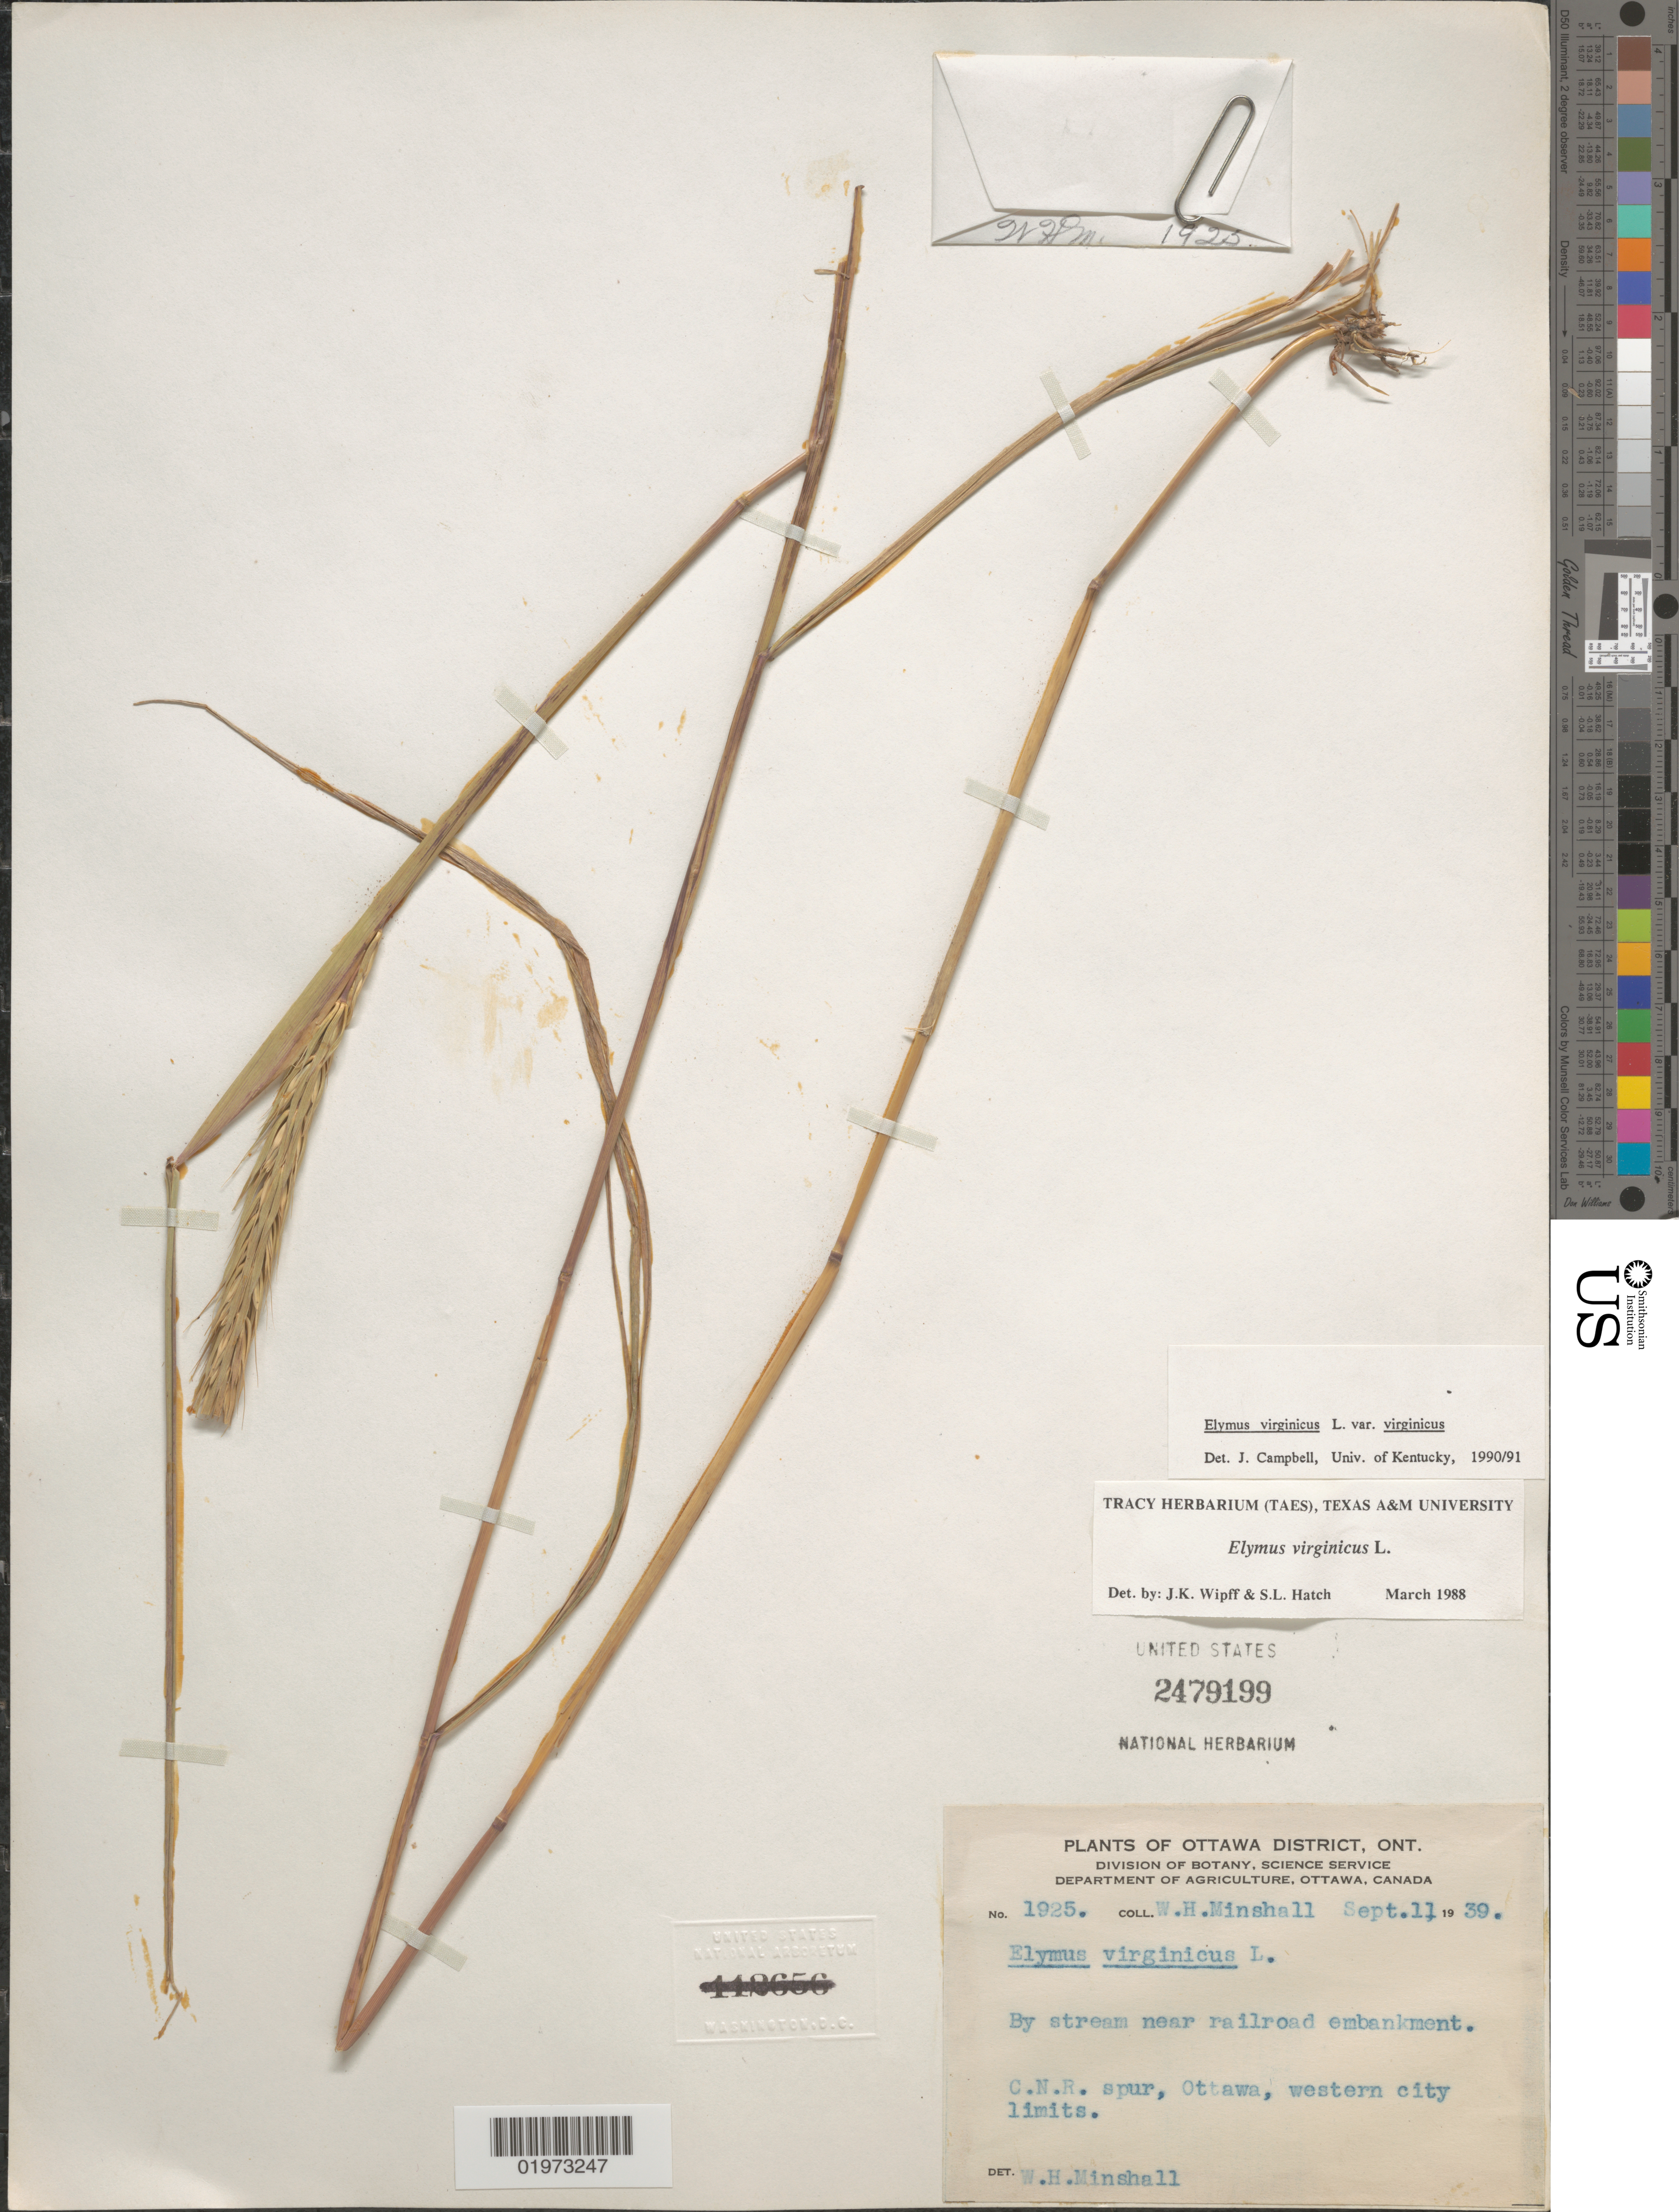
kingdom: Plantae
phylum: Tracheophyta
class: Liliopsida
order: Poales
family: Poaceae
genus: Elymus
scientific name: Elymus virginicus var. virginicus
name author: L.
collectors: W. Minshall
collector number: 1925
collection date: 1939-09-11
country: Canada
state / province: Ontario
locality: Ottawa District. By stream near railroad embankment. C.N.R. spur, Ottawa, western city limits.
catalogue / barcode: US 2479199